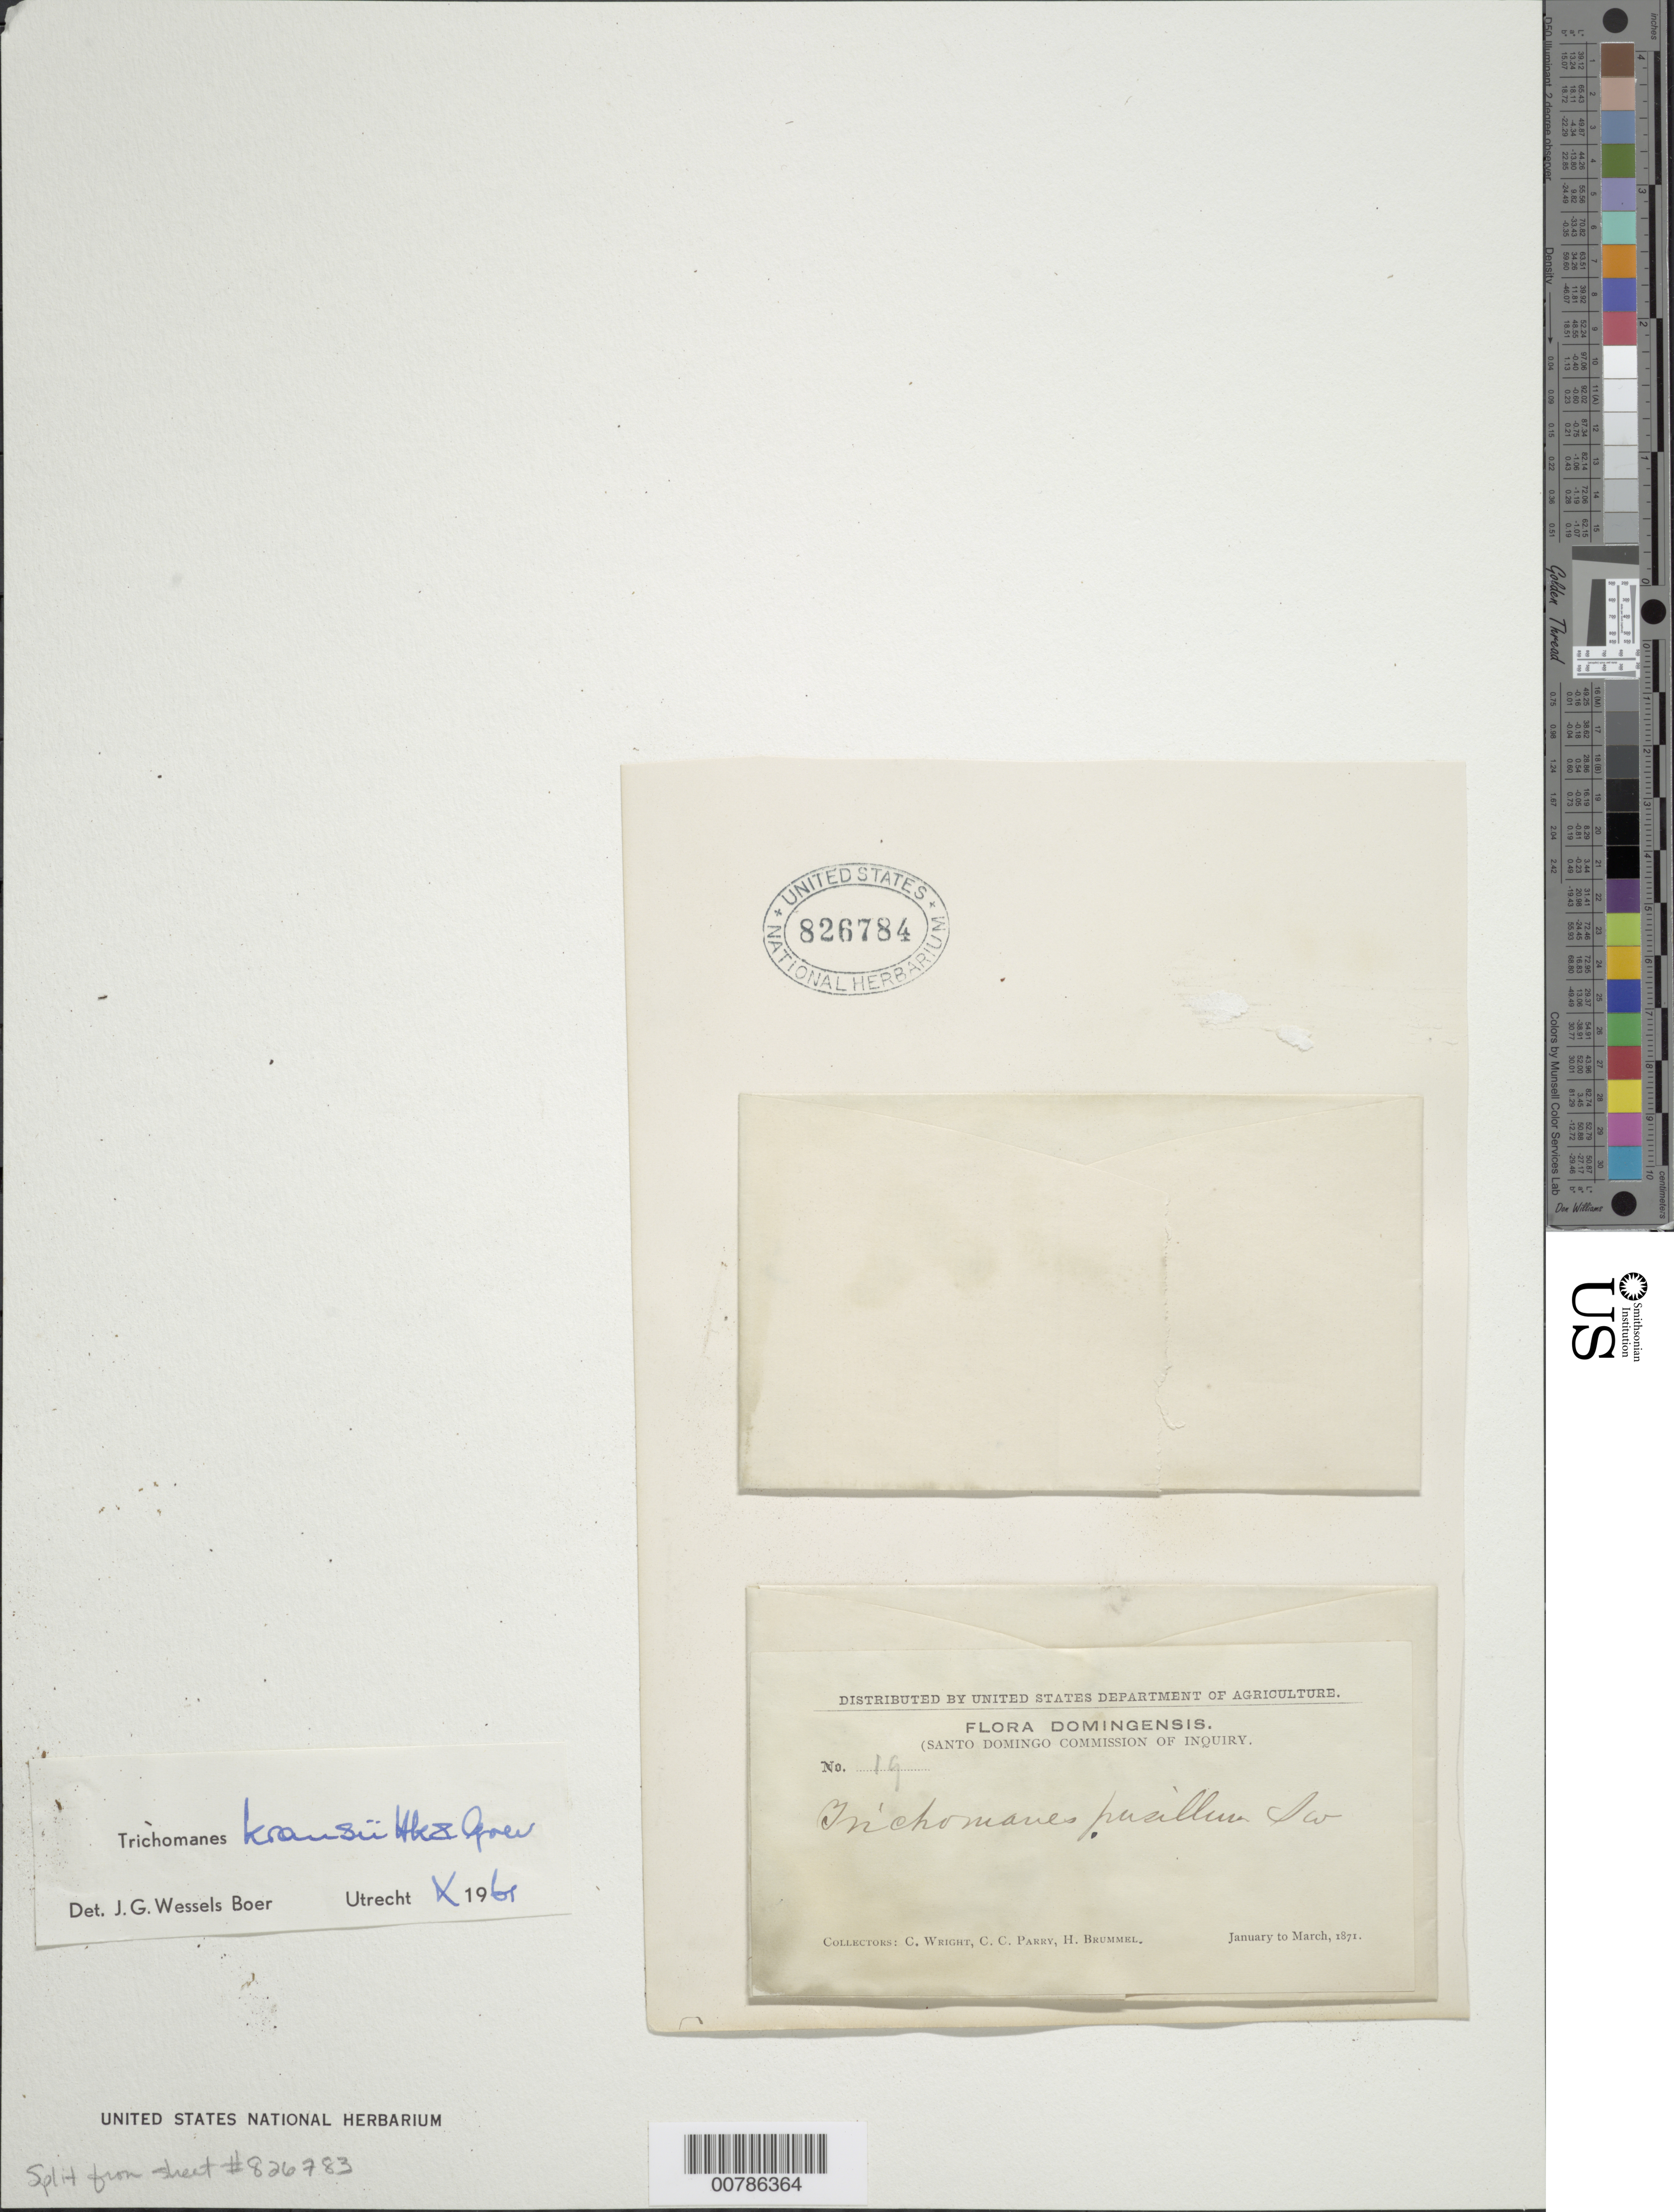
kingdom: Plantae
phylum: Tracheophyta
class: Polypodiopsida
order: Hymenophyllales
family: Hymenophyllaceae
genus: Didymoglossum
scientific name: Didymoglossum kraussii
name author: (Hook. & Grev.) C. Presl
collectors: C. Wright, C. C. Parry & H. Brummel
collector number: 19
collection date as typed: Jan 1871 to -- Mar 1871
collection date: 1871-01/1871-03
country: Dominican Republic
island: Hispaniola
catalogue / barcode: US 826784